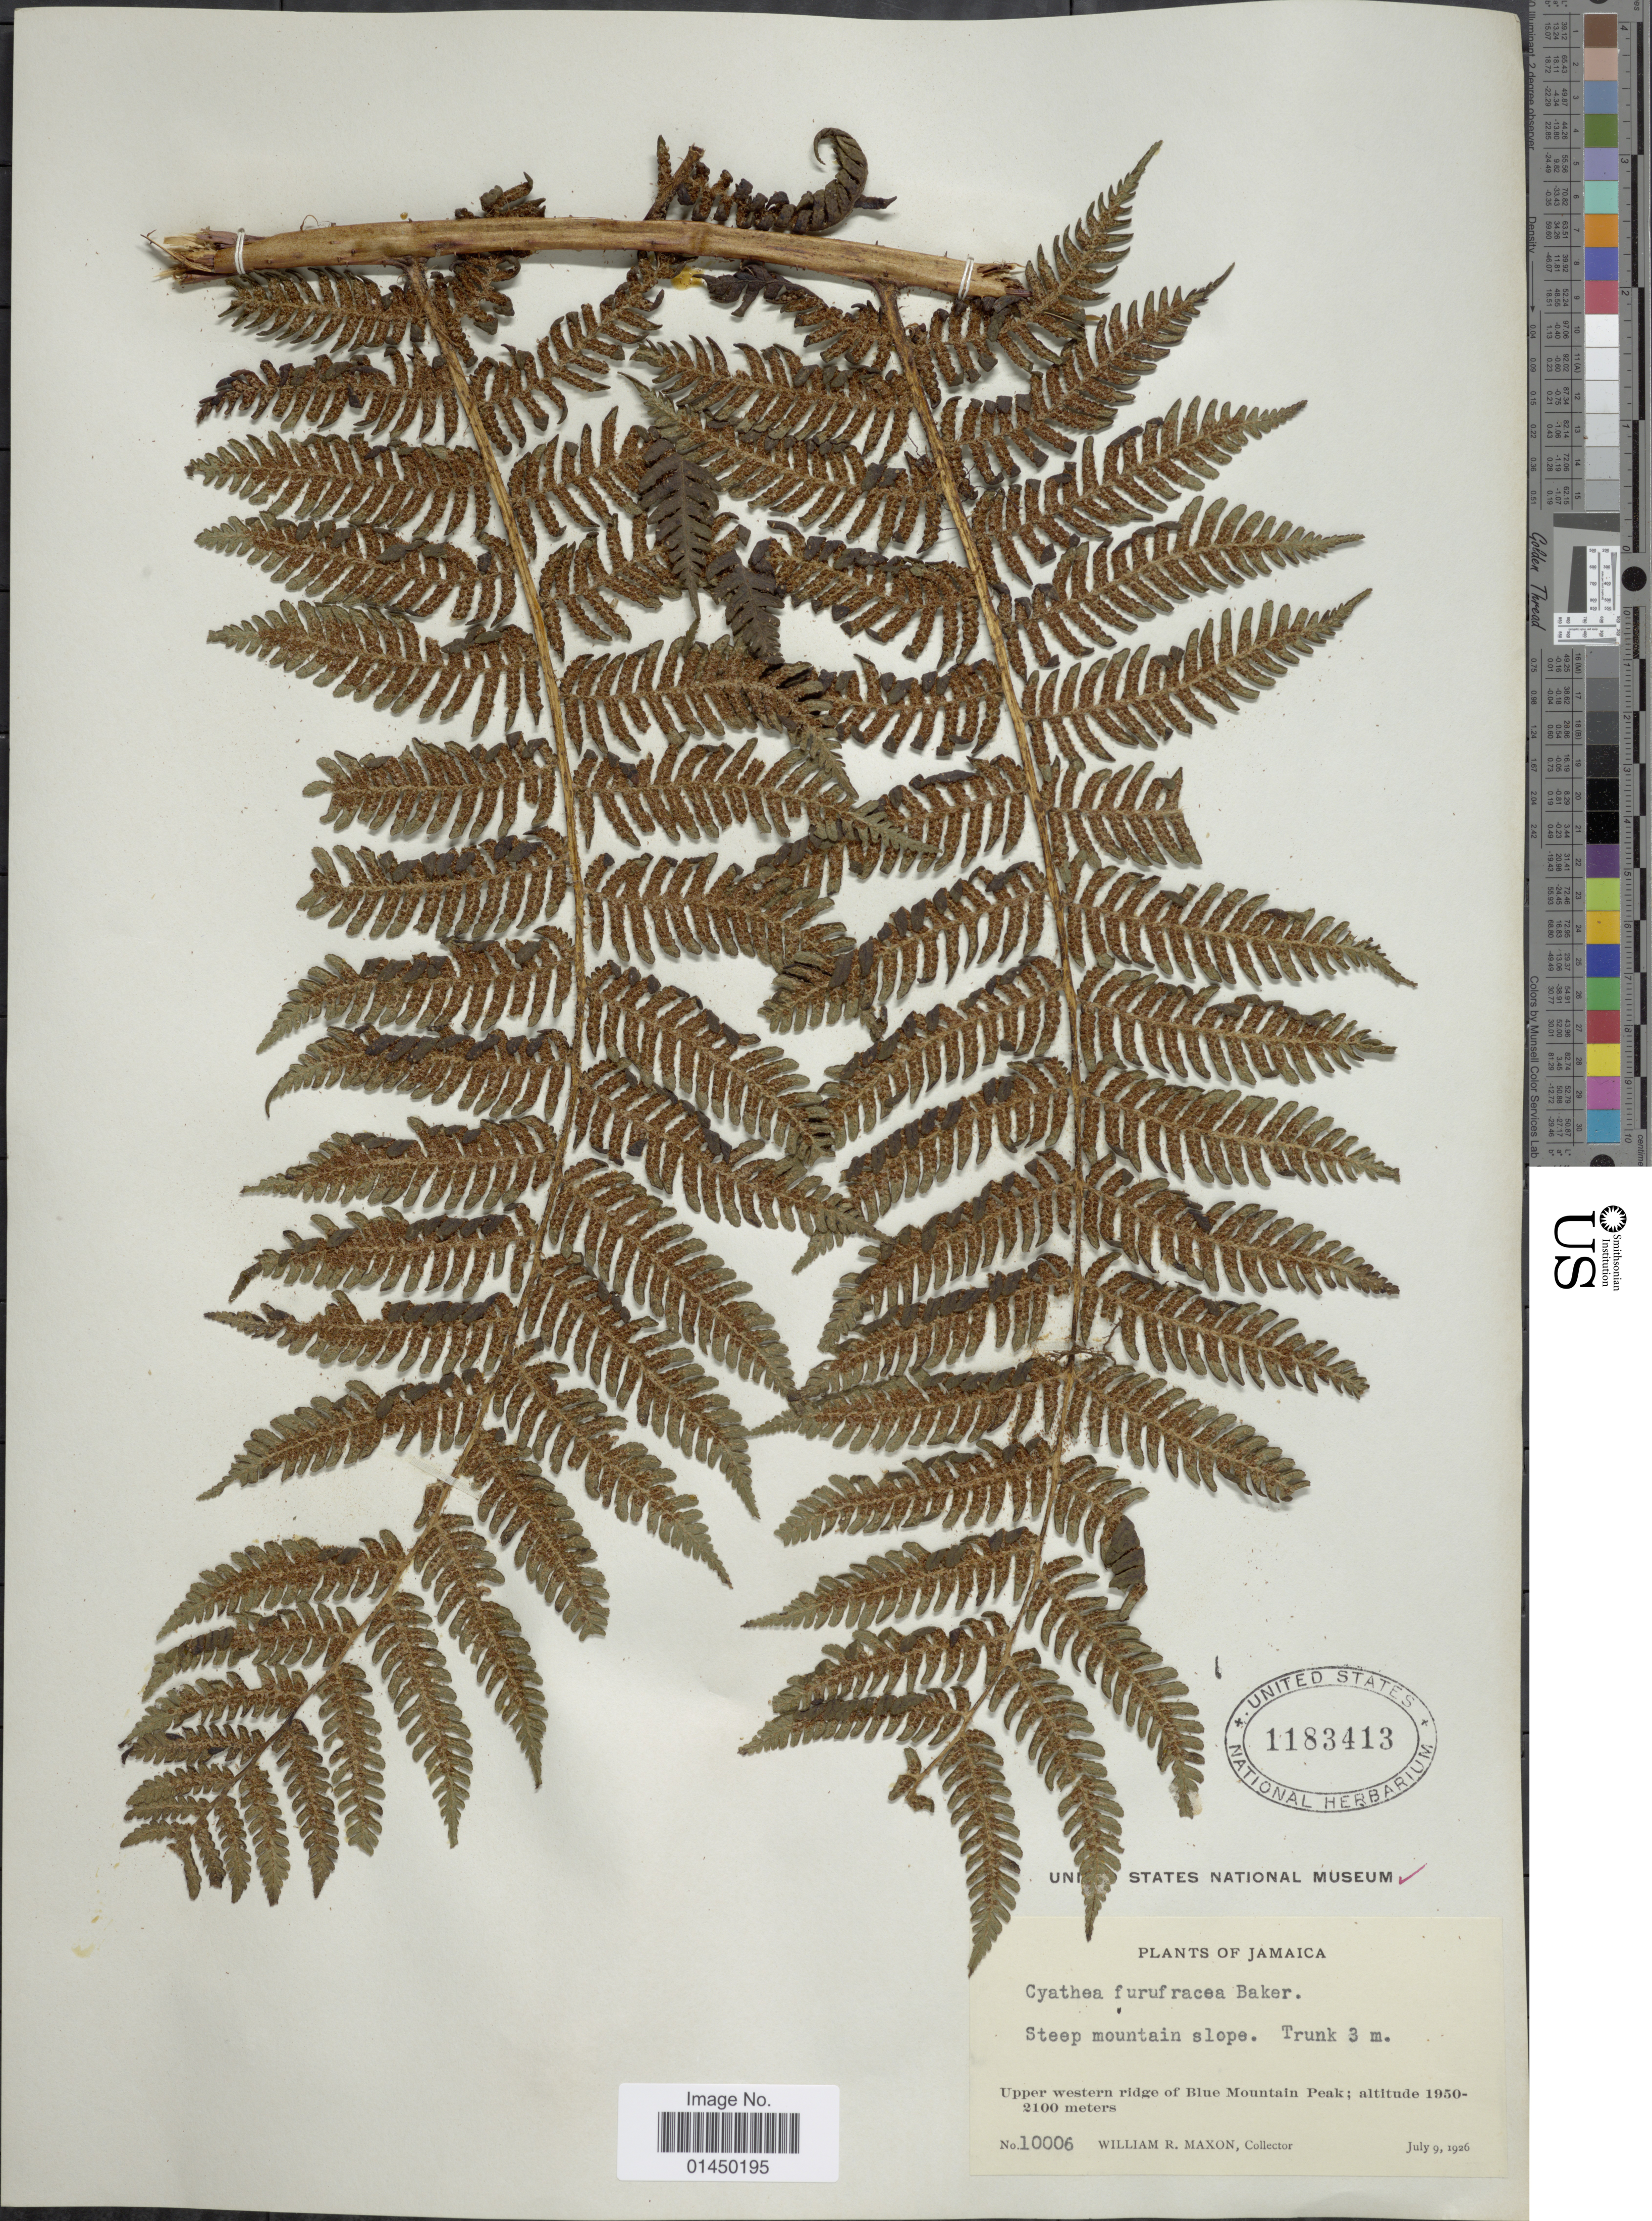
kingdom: Plantae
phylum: Tracheophyta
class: Polypodiopsida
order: Cyatheales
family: Cyatheaceae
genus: Cyathea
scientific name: Cyathea furfuracea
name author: Christ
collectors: W. R. Maxon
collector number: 10006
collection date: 1926-07-09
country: Jamaica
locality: Upper western ridge of Blue Mountain Peak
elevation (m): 1950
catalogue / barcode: US 1183413